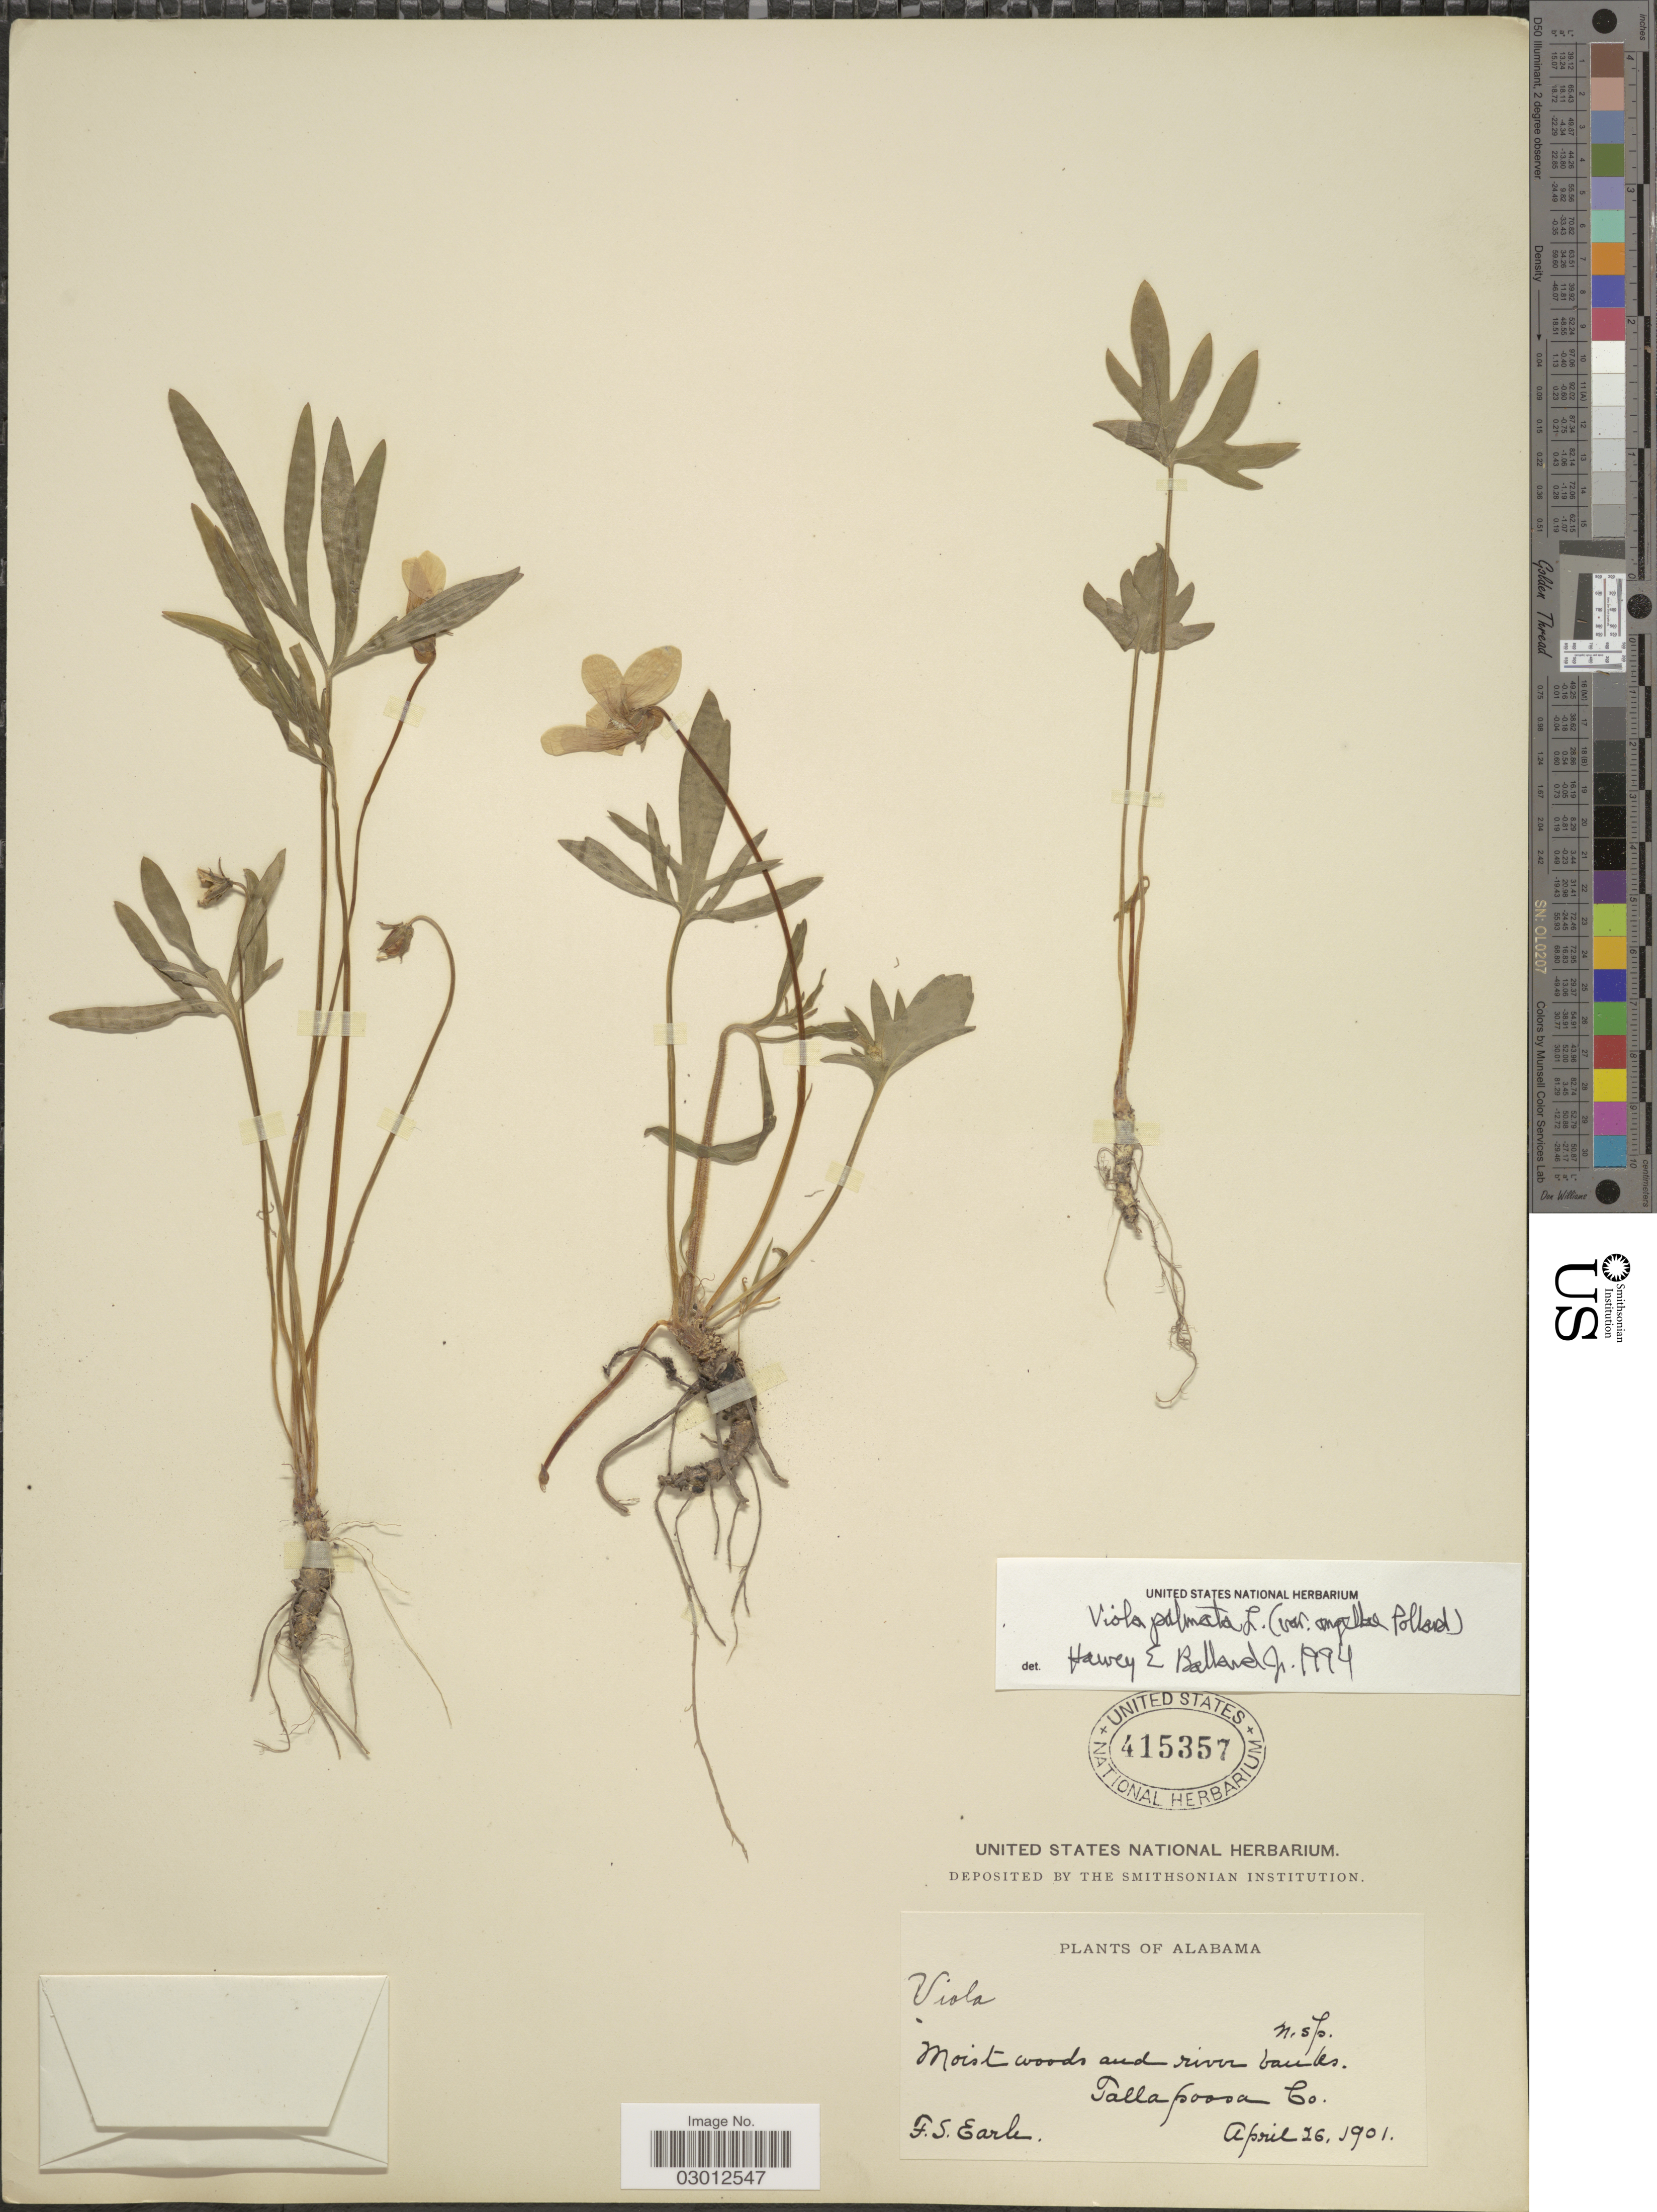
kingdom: Plantae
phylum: Tracheophyta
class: Magnoliopsida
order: Malpighiales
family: Violaceae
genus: Viola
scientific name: Viola palmata var. palmata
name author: L.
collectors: F. S. Earle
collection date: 1901-04-26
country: United States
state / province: Alabama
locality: Tallapoosa Co.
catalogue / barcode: US 415357